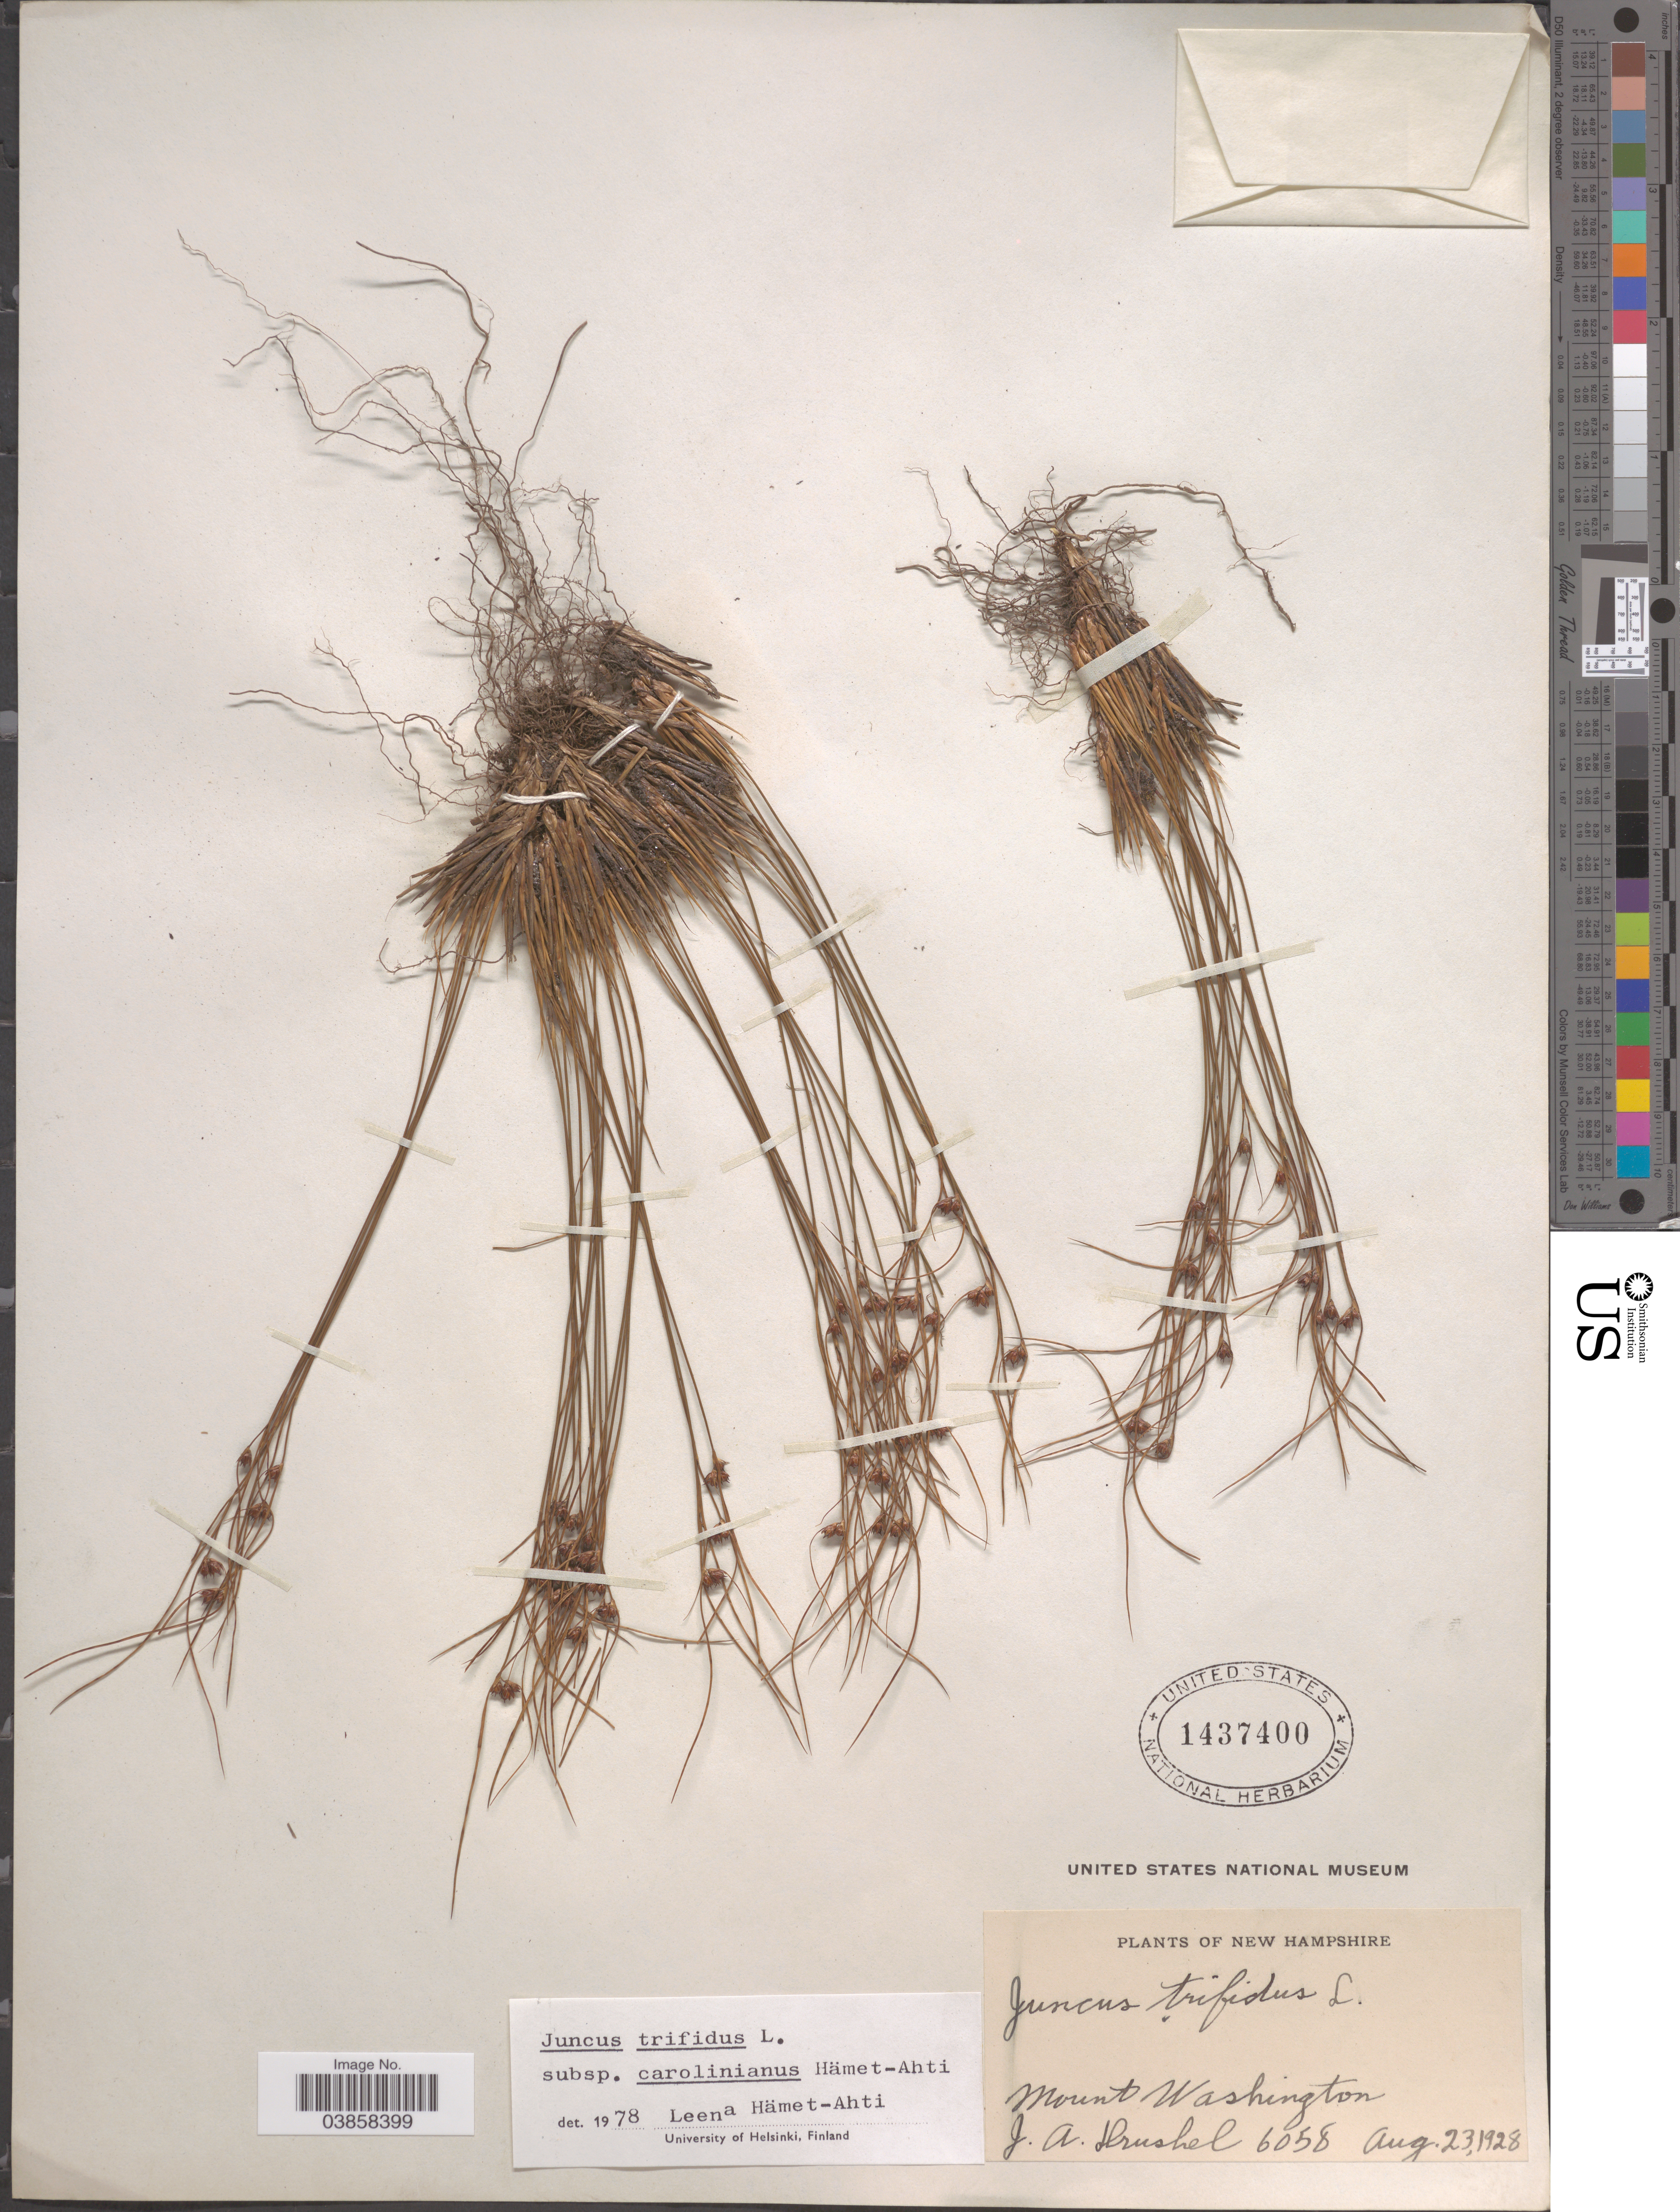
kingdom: Plantae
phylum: Tracheophyta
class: Liliopsida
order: Poales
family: Juncaceae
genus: Juncus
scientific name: Juncus trifidus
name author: L.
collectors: J. A. Drushel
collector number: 6058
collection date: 1928-08-23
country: United States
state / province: New Hampshire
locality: Mount Washington.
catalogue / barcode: US 1437400